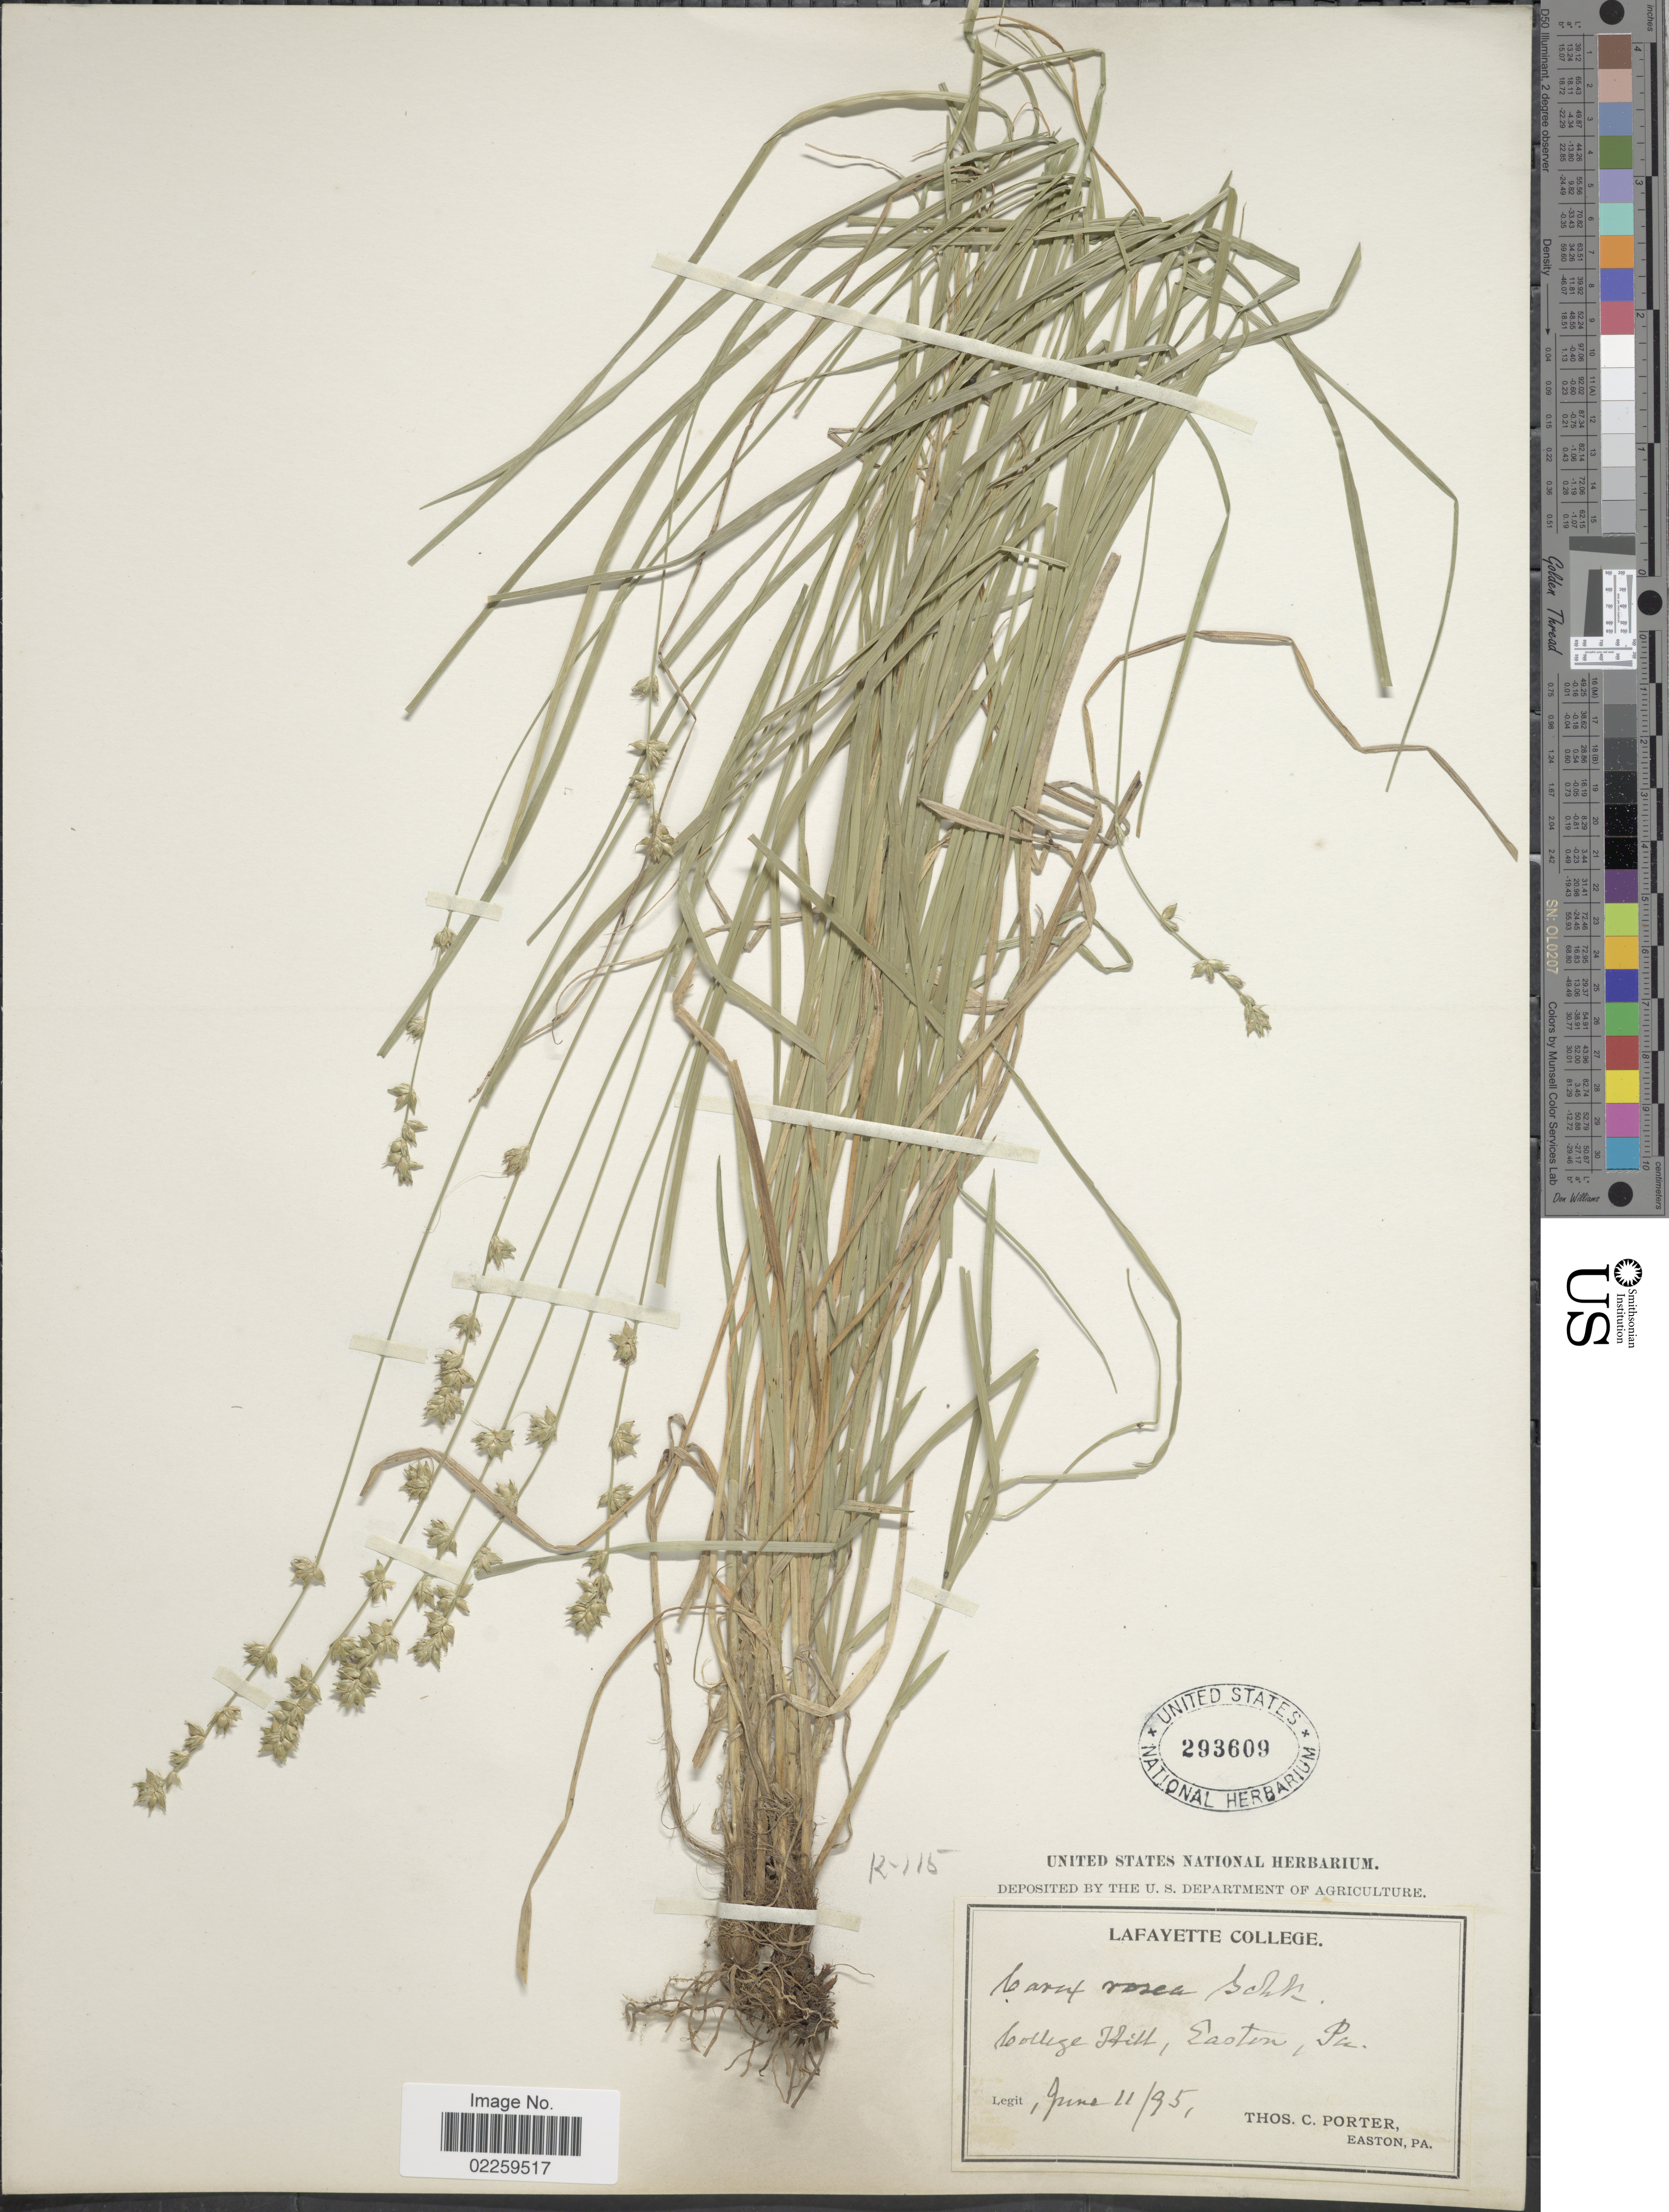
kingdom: Plantae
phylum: Tracheophyta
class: Liliopsida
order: Poales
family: Cyperaceae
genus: Carex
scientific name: Carex rosea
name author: Willd.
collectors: T. Porter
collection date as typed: Transcribed d/m/y: 11/6/95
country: United States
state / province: Pennsylvania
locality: College Hill, Easton, Pa.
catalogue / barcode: US 293609